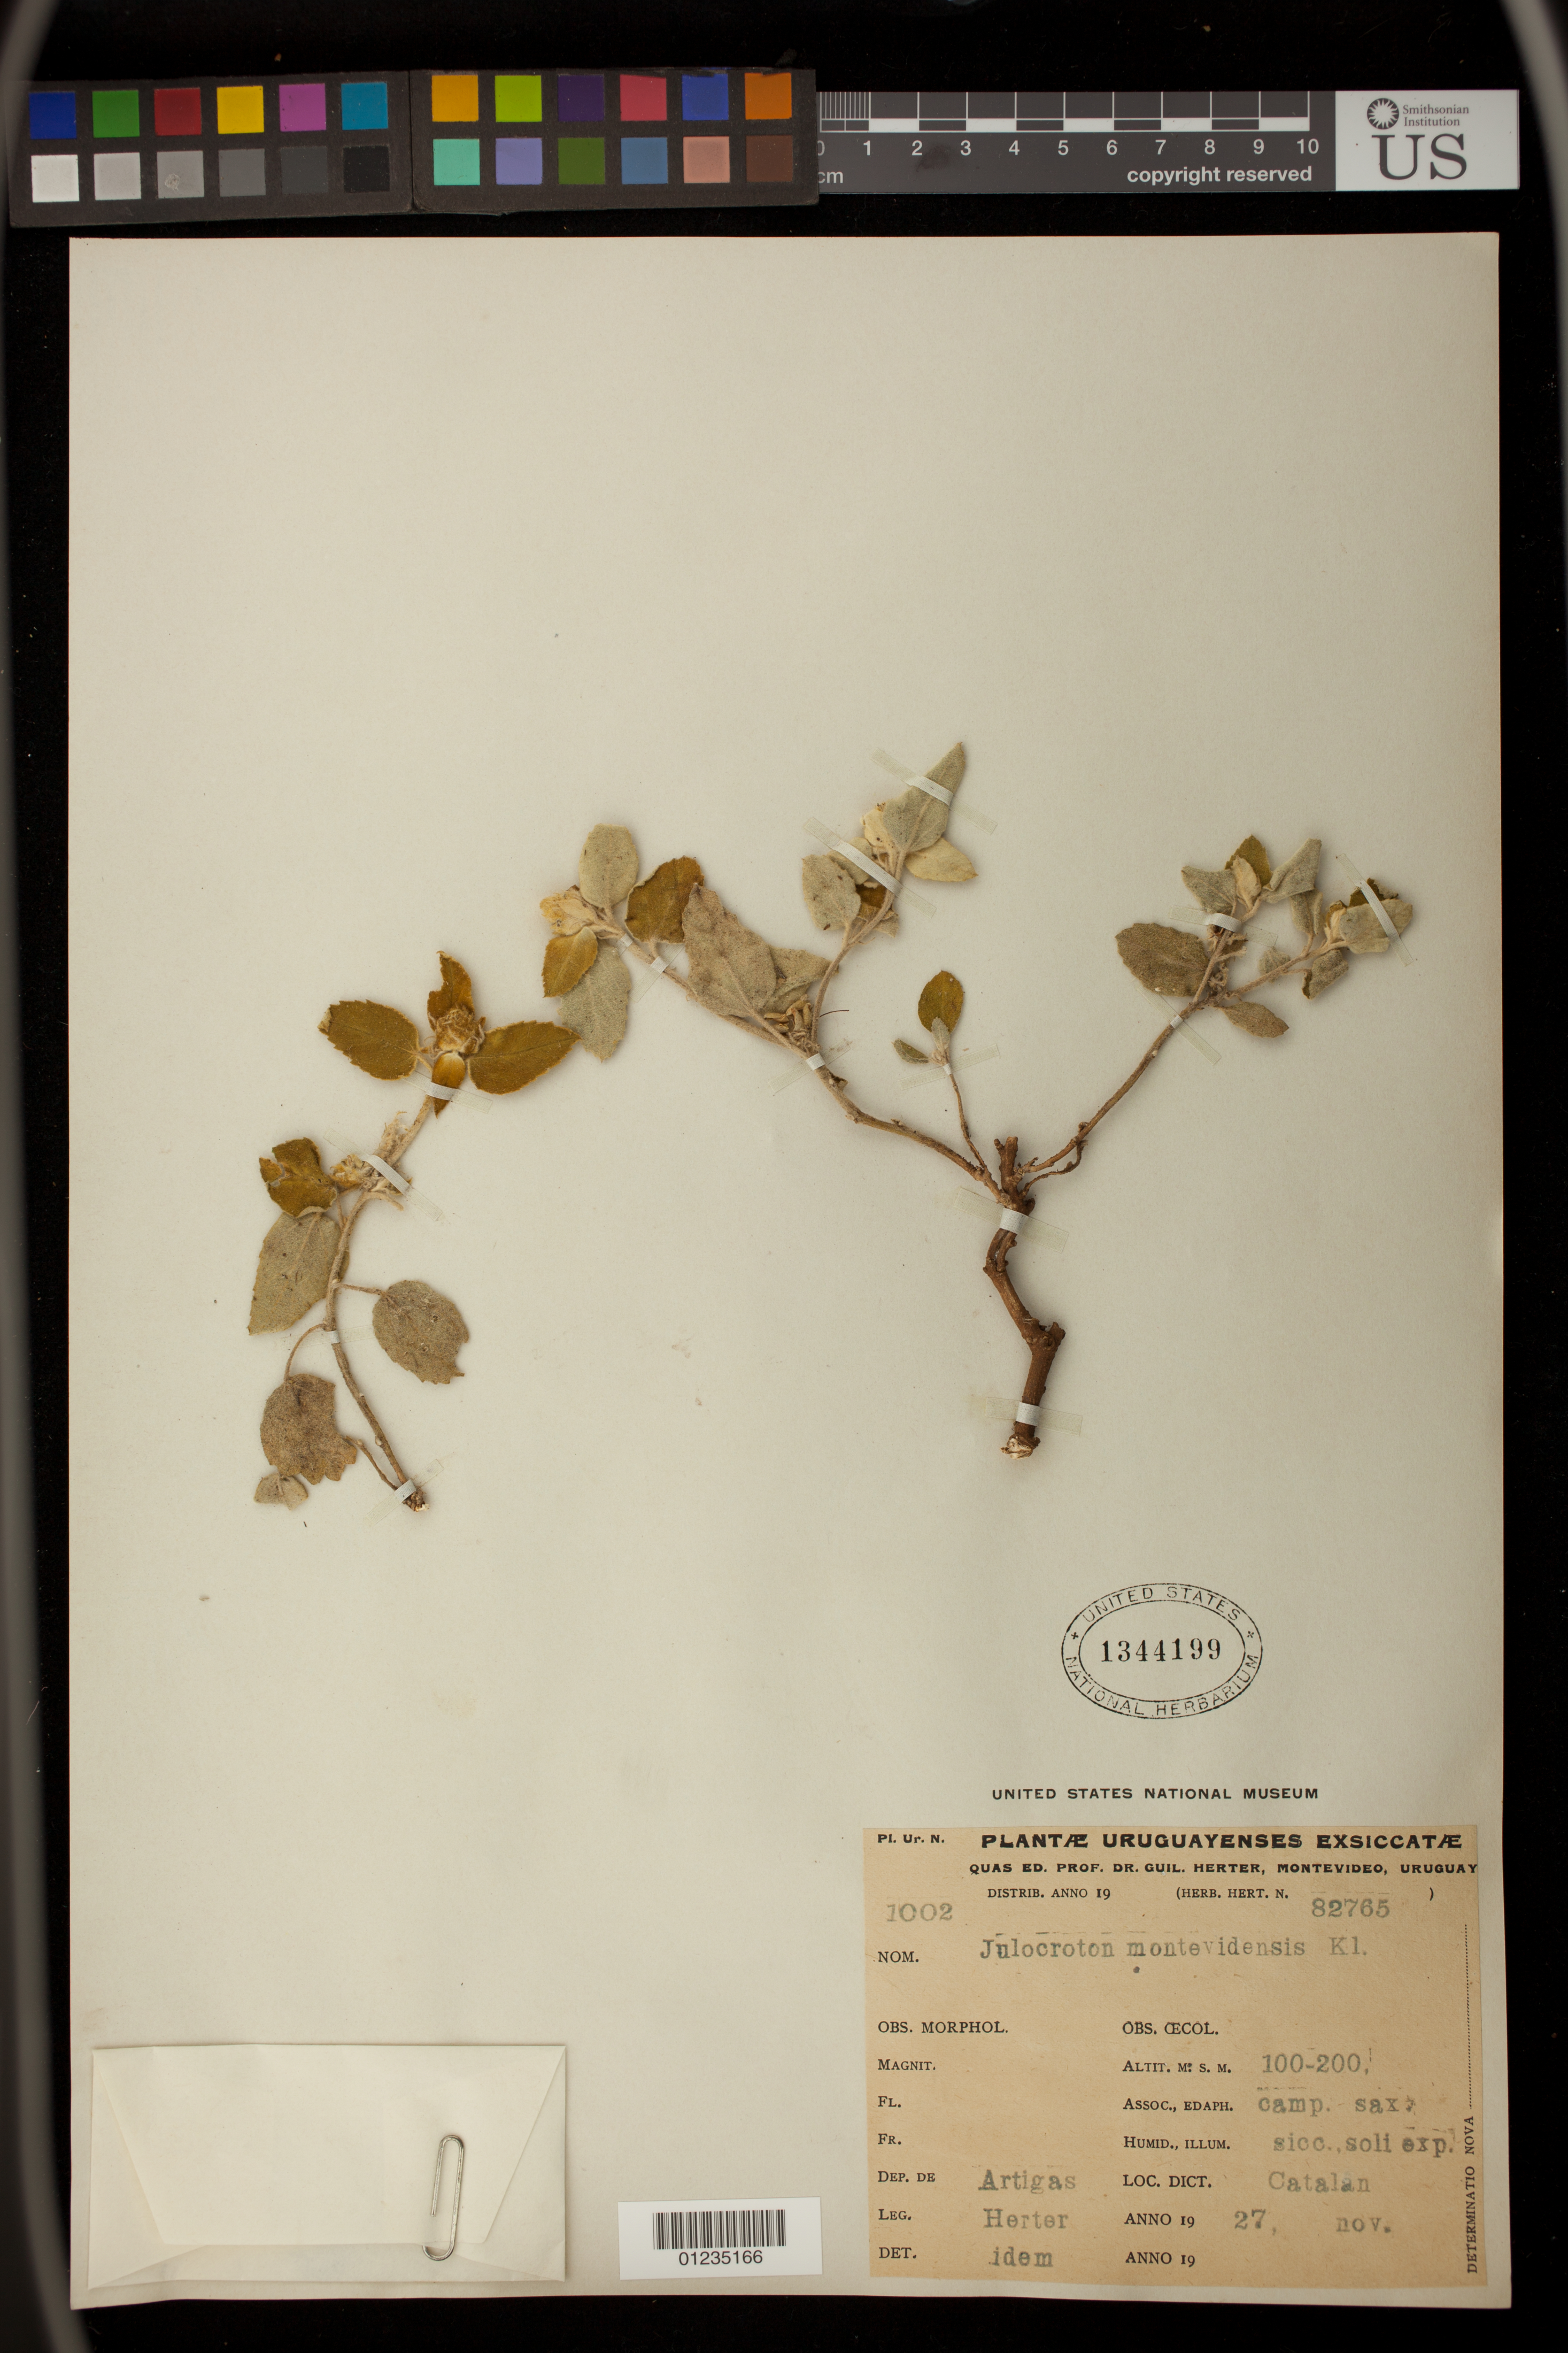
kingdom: Plantae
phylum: Tracheophyta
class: Magnoliopsida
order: Malpighiales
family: Euphorbiaceae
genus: Julocroton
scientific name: Julocroton montevidensis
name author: Klotzsch ex Baill.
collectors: W. G. Herter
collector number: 82765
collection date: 1927-11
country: Uruguay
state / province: Artigas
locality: Catalan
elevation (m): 100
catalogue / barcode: US 1344199